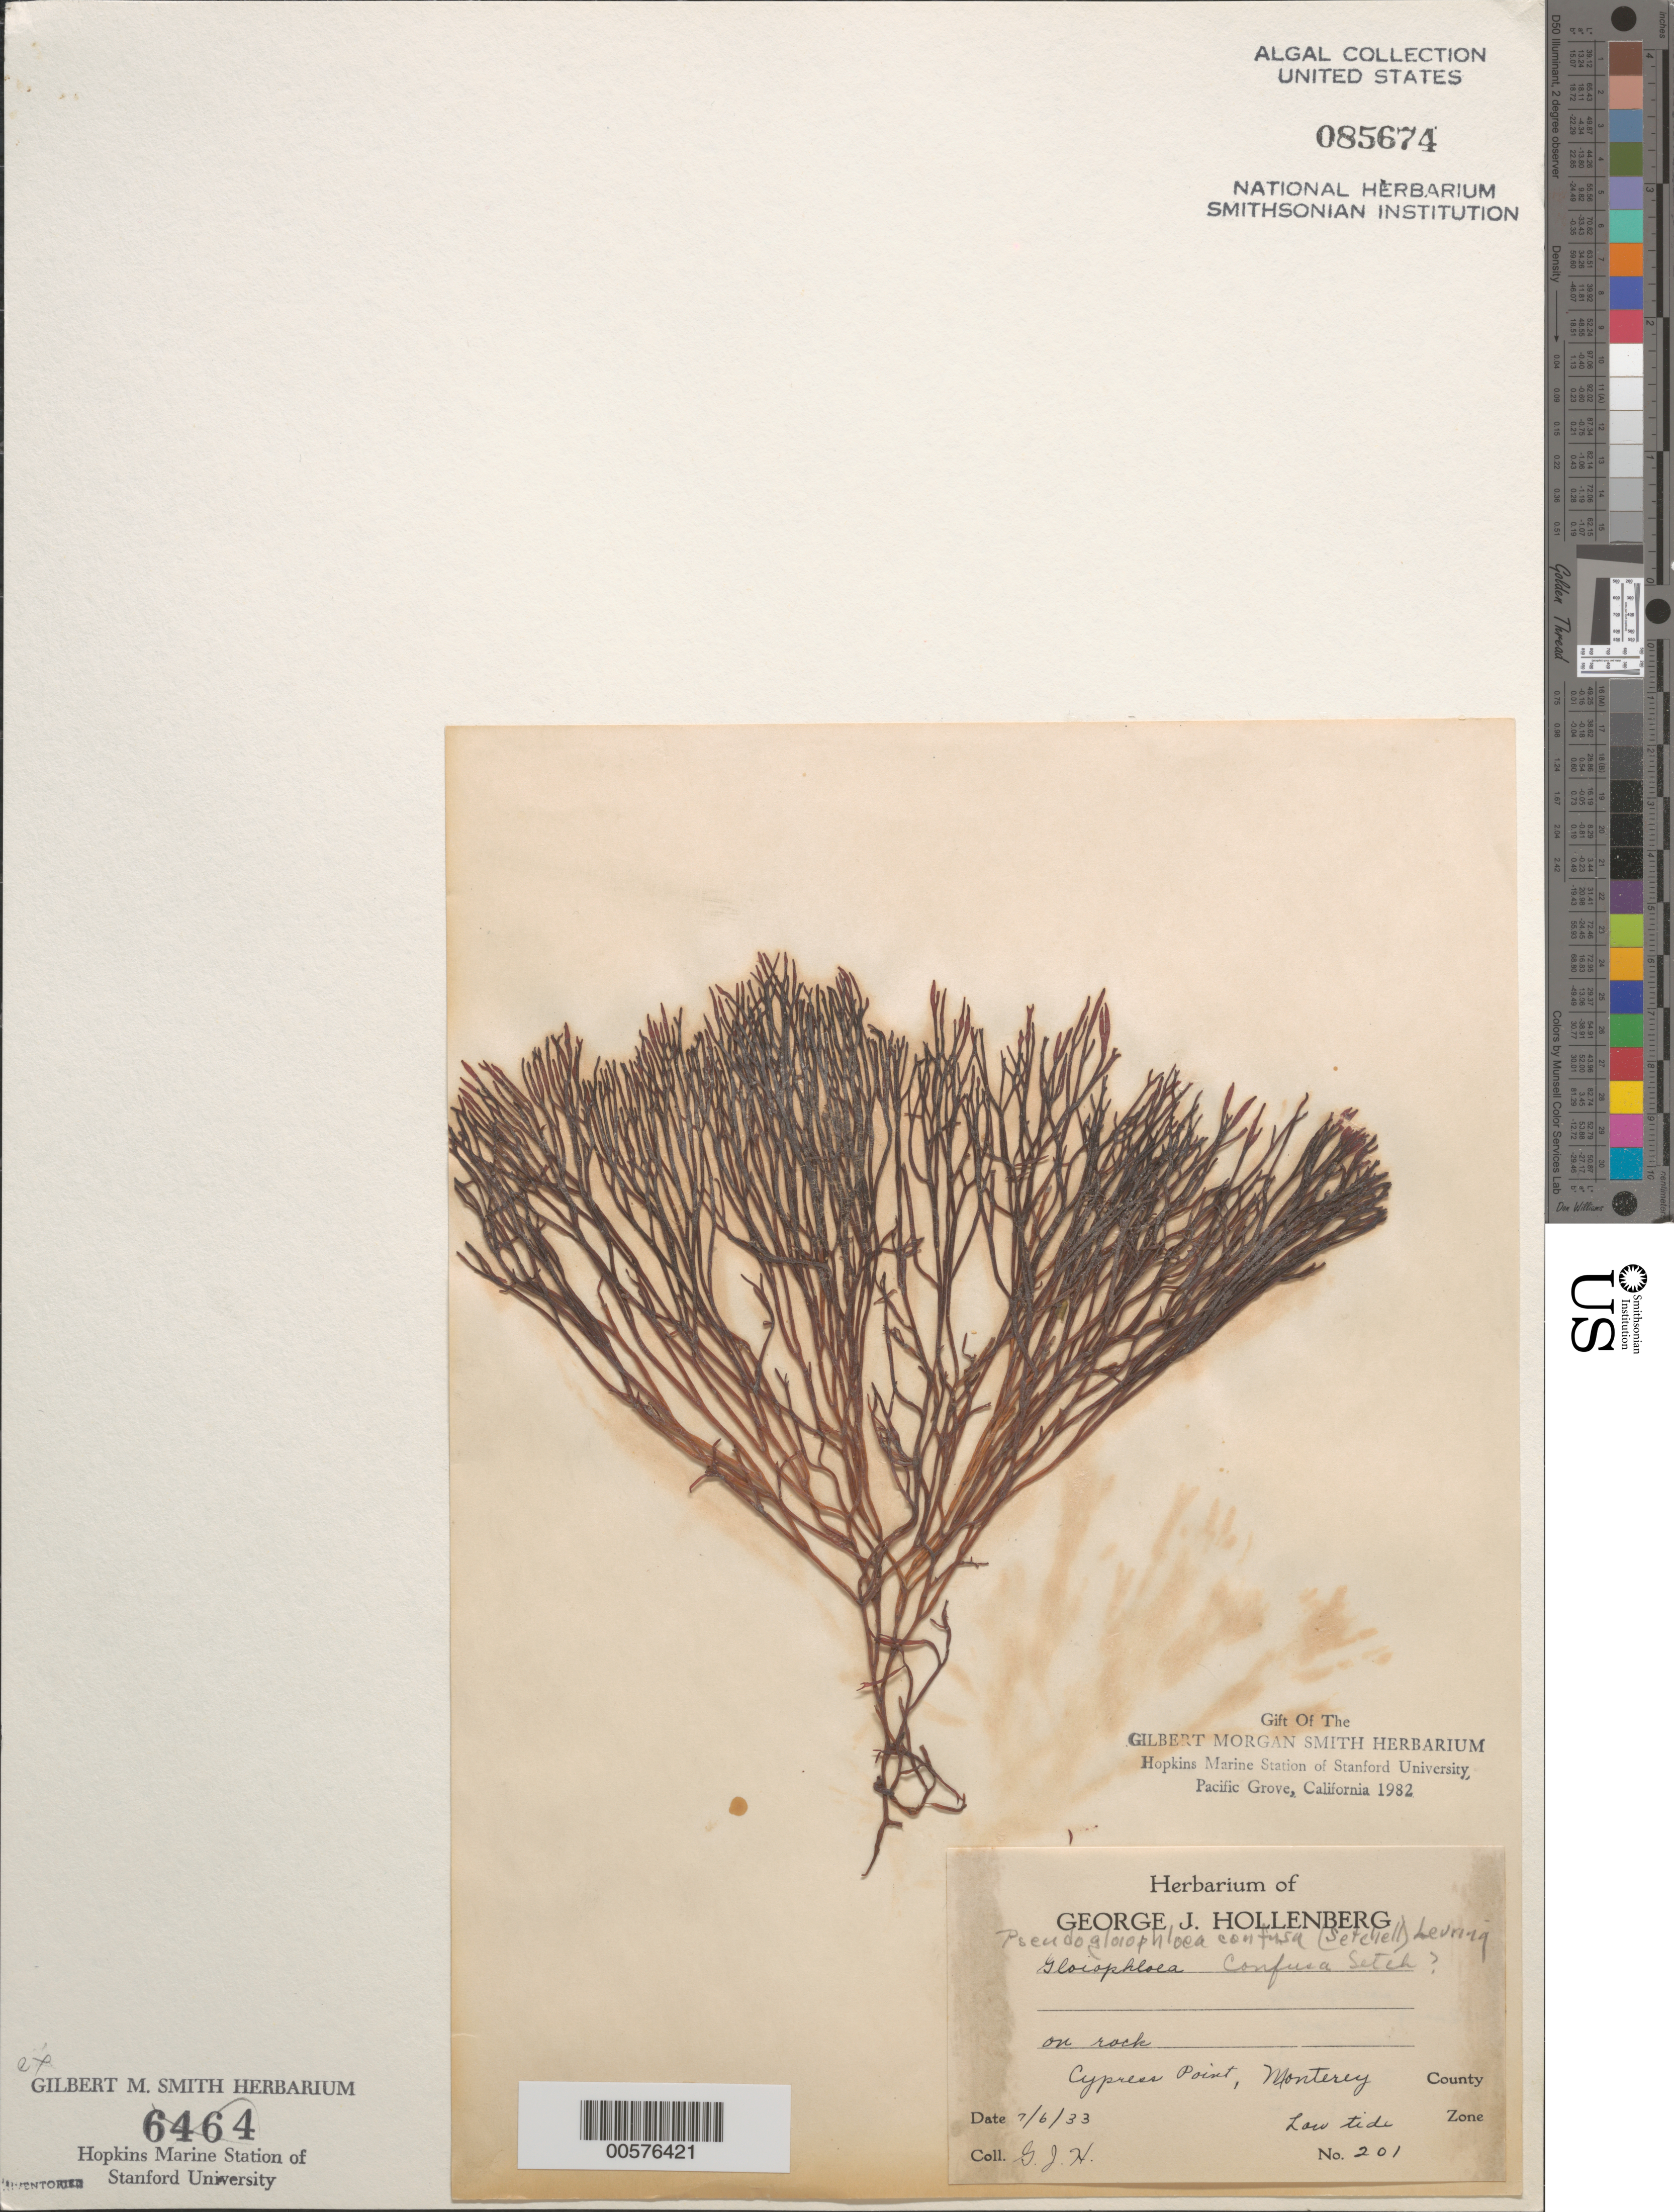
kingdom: Plantae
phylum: Rhodophyta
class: Florideophyceae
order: Nemaliales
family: Scinaiaceae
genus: Scinaia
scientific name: Scinaia confusa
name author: (Setch.) Huisman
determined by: Algae name updating Project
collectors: G. Hollenberg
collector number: GJH 201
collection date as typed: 06 Jul 1933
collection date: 1933-07-06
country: United States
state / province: California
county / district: Monterey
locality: Cypress Point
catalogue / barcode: US 85674